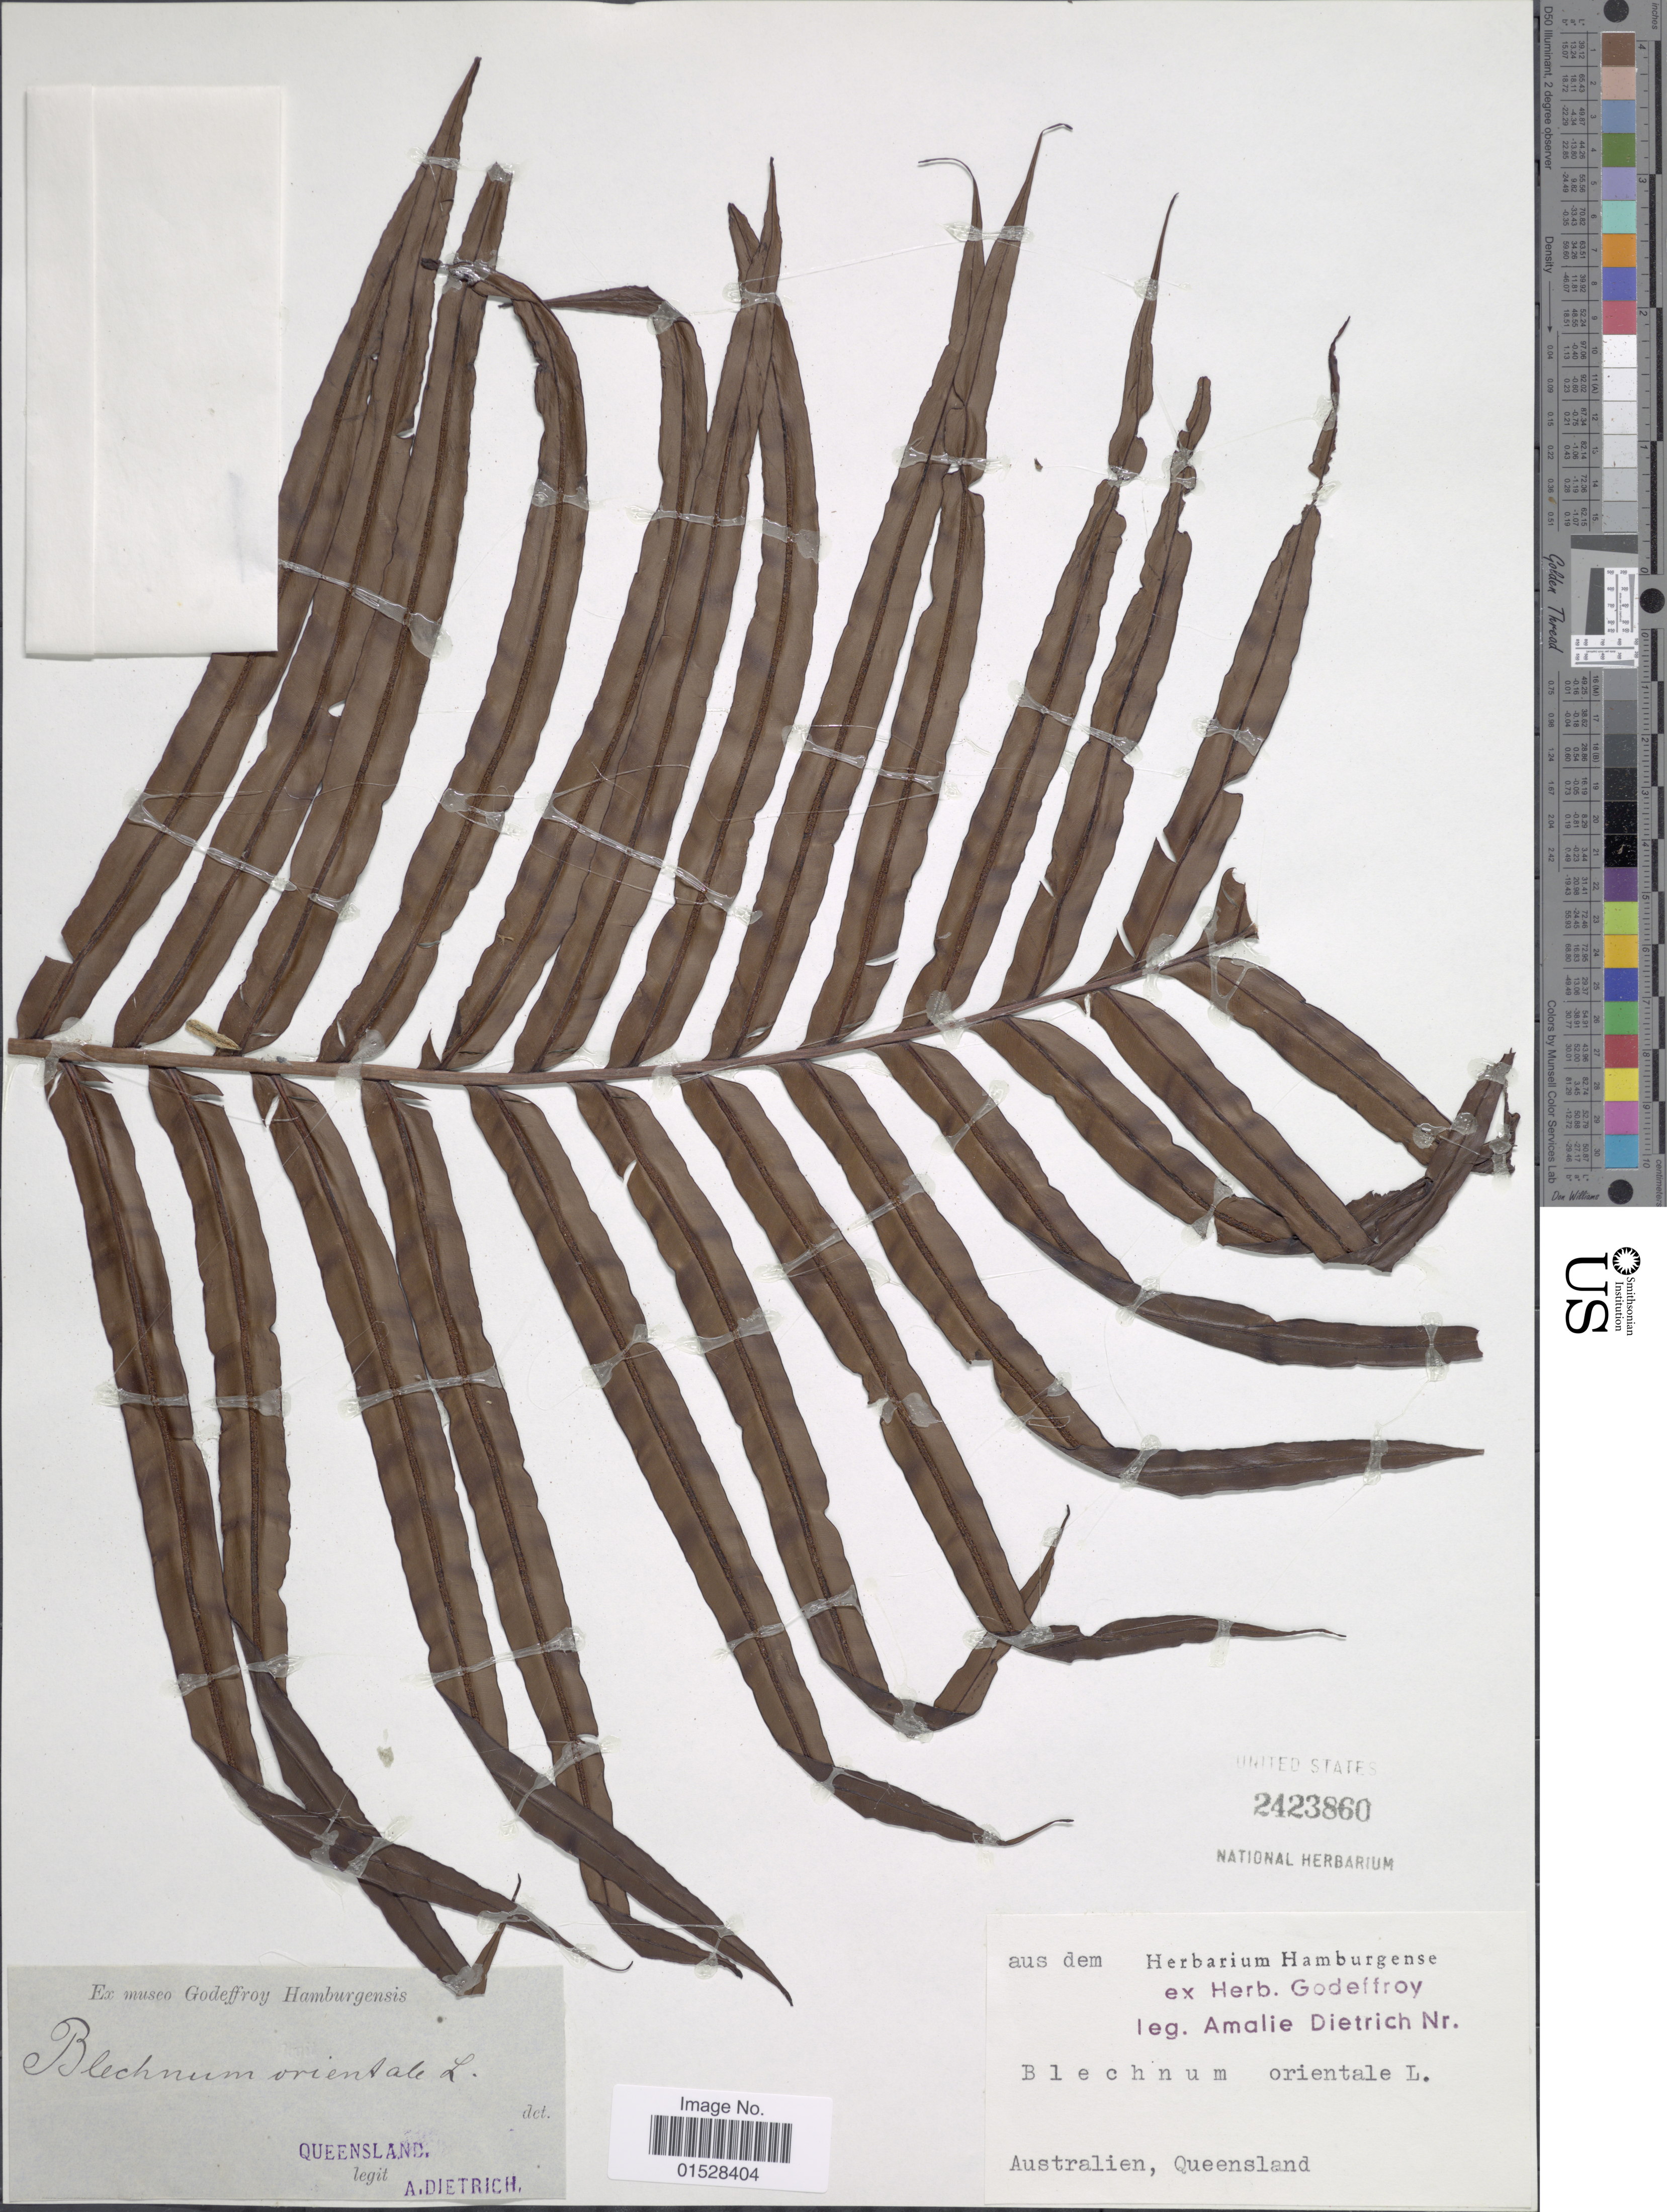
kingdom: Plantae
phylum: Tracheophyta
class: Polypodiopsida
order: Polypodiales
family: Blechnaceae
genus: Blechnum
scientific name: Blechnum orientale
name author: L.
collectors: A. Dietrich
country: Australia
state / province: Queensland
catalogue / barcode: US 2423860